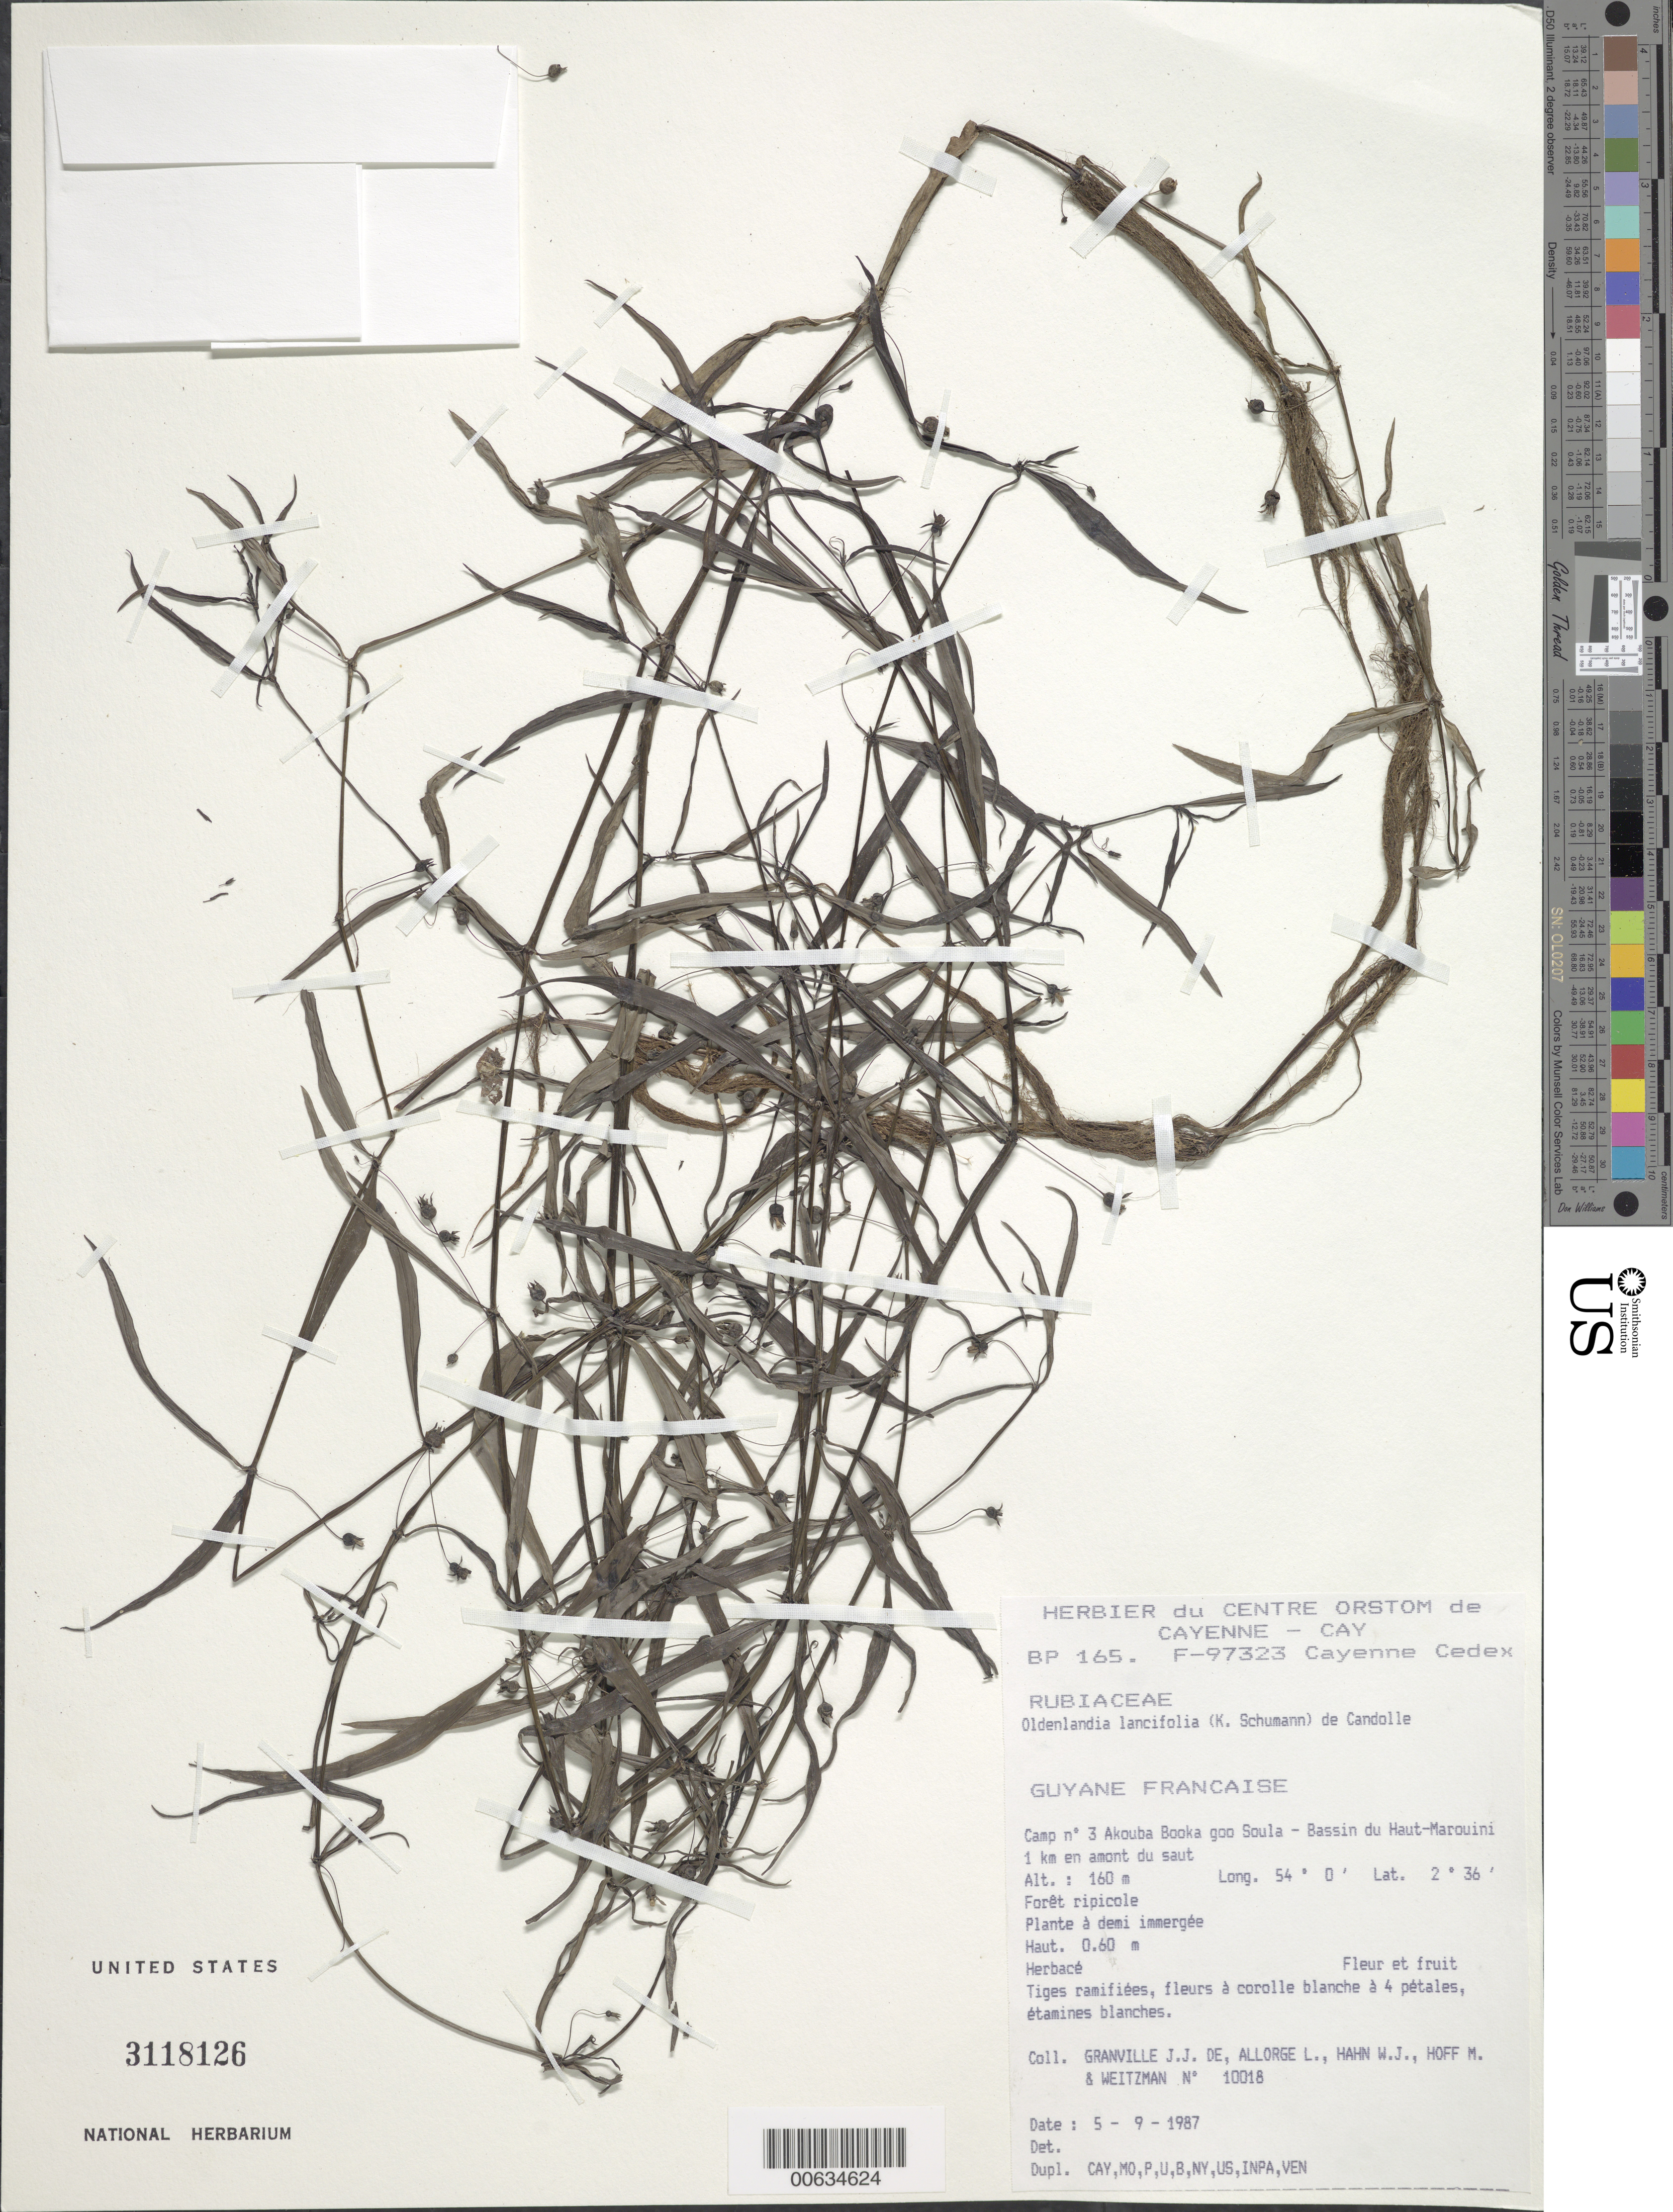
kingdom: Plantae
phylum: Tracheophyta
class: Magnoliopsida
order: Gentianales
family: Rubiaceae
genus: Oldenlandia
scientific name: Oldenlandia lancifolia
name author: (Schumach.) DC.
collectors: J.-J. de Granville, L. Allorge, W. J. Hahn, M. Hoff & A. L. Weitzman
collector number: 10018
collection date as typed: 5-Sep-87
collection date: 1987-09-05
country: French Guiana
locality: Akouba Booka goo Soula, Camp #3, Bassin du Haut Marouini. 1 km en amont du saut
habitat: Riparian forest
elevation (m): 160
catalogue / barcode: US 3118126